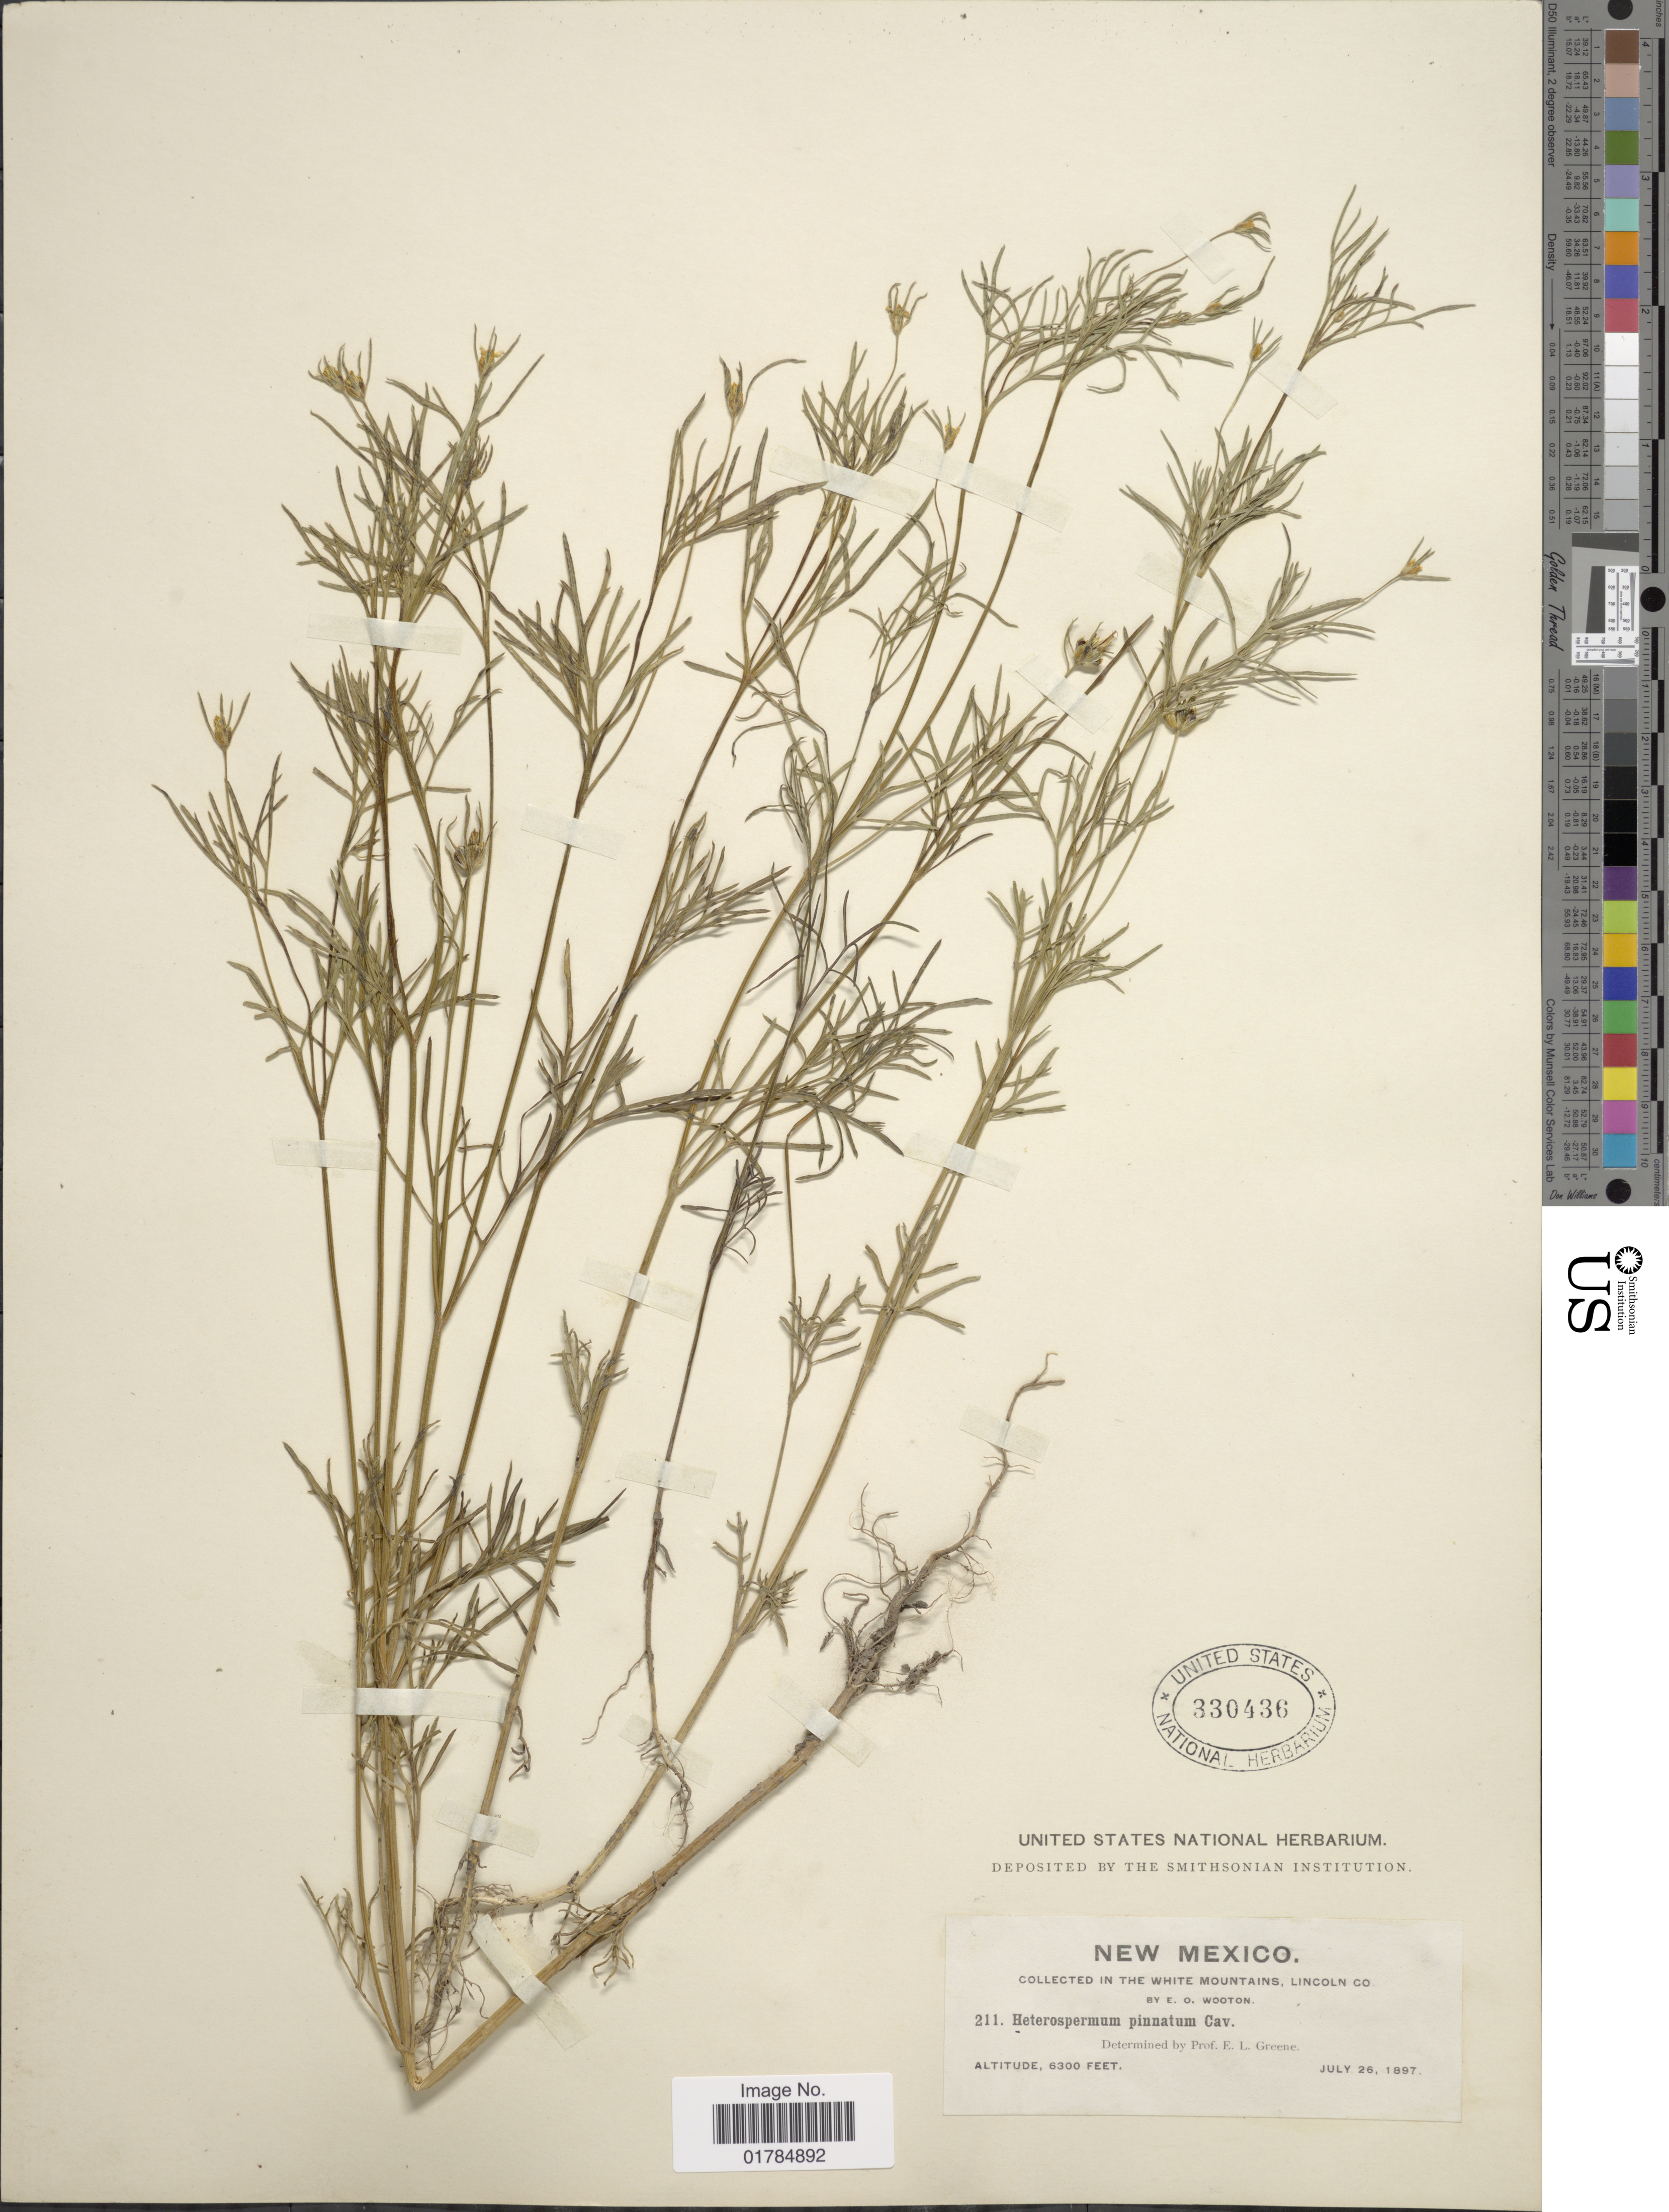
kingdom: Plantae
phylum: Tracheophyta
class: Magnoliopsida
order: Asterales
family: Asteraceae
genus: Heterosperma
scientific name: Heterosperma pinnatum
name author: Cav.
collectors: E. O. Wooton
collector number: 211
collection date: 1897-07-26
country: United States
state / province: New Mexico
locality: White Mountains, Lincoln Co.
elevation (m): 1920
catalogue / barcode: US 330436